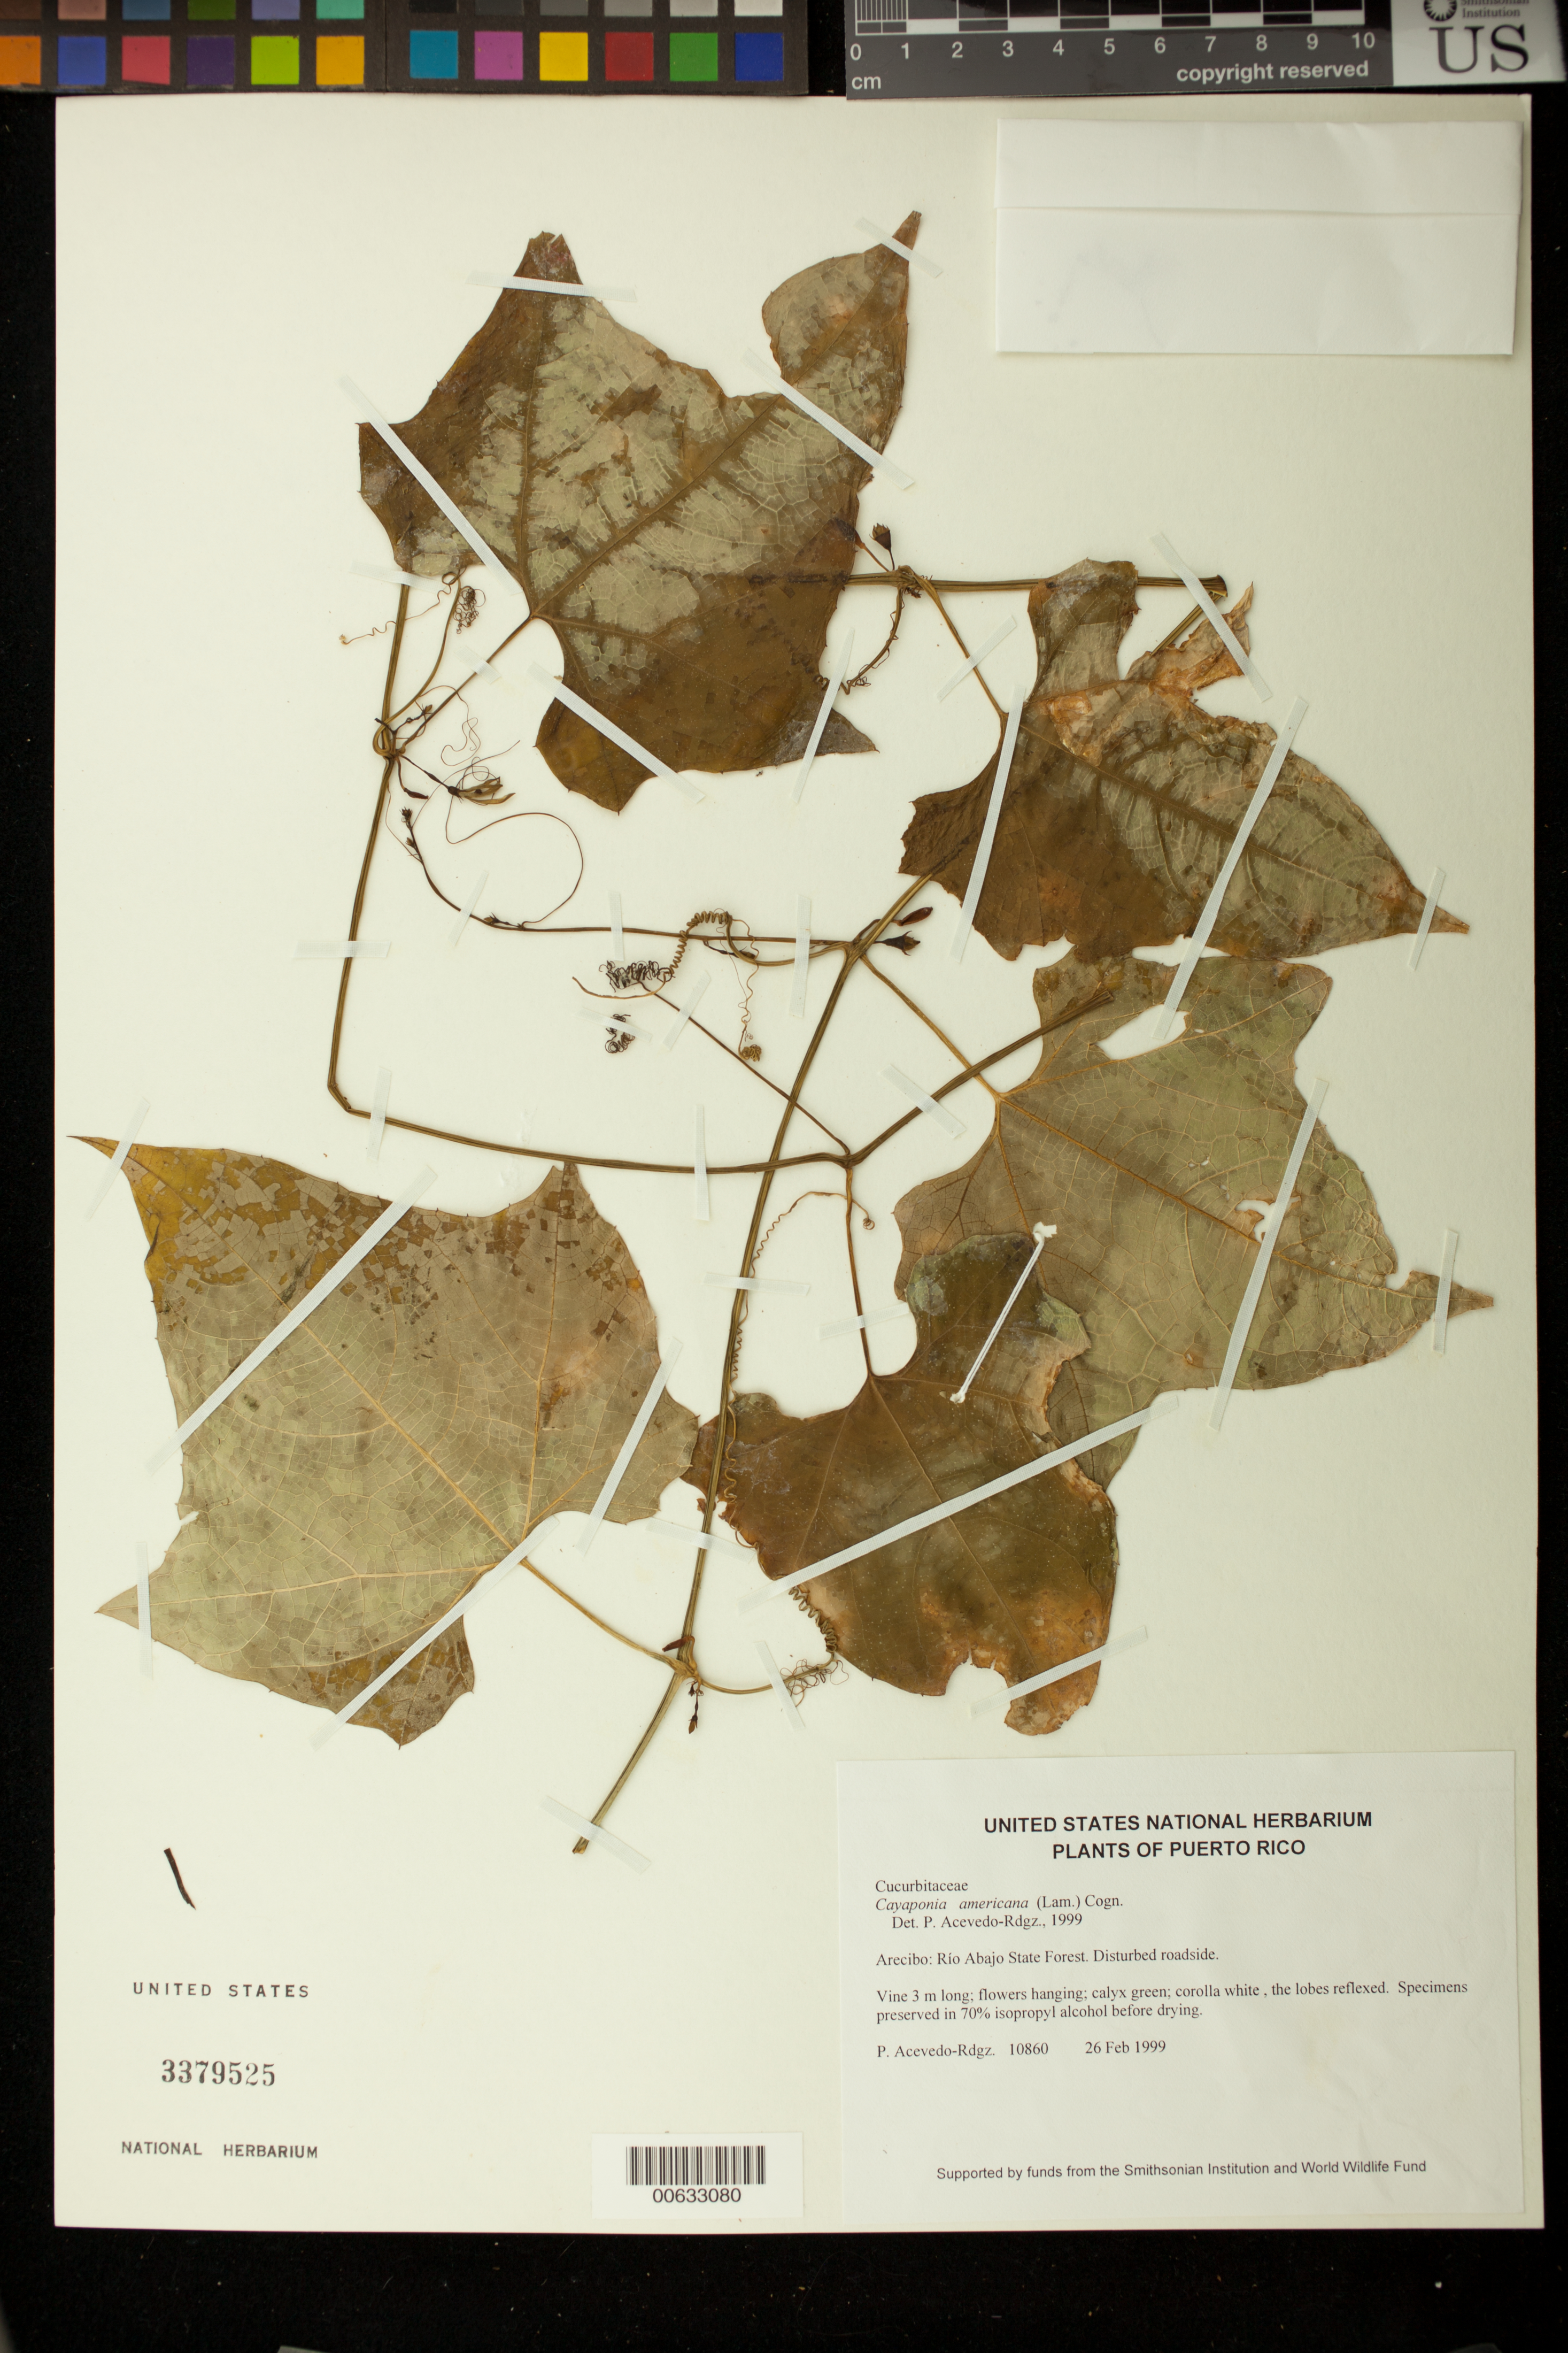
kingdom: Plantae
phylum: Tracheophyta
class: Magnoliopsida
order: Cucurbitales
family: Cucurbitaceae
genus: Cayaponia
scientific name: Cayaponia americana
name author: (Lam.) Cogn.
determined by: Acevedo-Rodríguez, P., (BOT), Smithsonian Institution - National Museum of Natural History (UNITED STATES)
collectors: P. Acevedo-Rodr.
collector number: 10860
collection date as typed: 26 Feb 1999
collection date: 1999-02-26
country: Puerto Rico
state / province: Arecibo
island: Puerto Rico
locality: Arecibo; Río Abajo State Forest.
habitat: Disturbed roadside.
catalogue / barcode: US 3379525